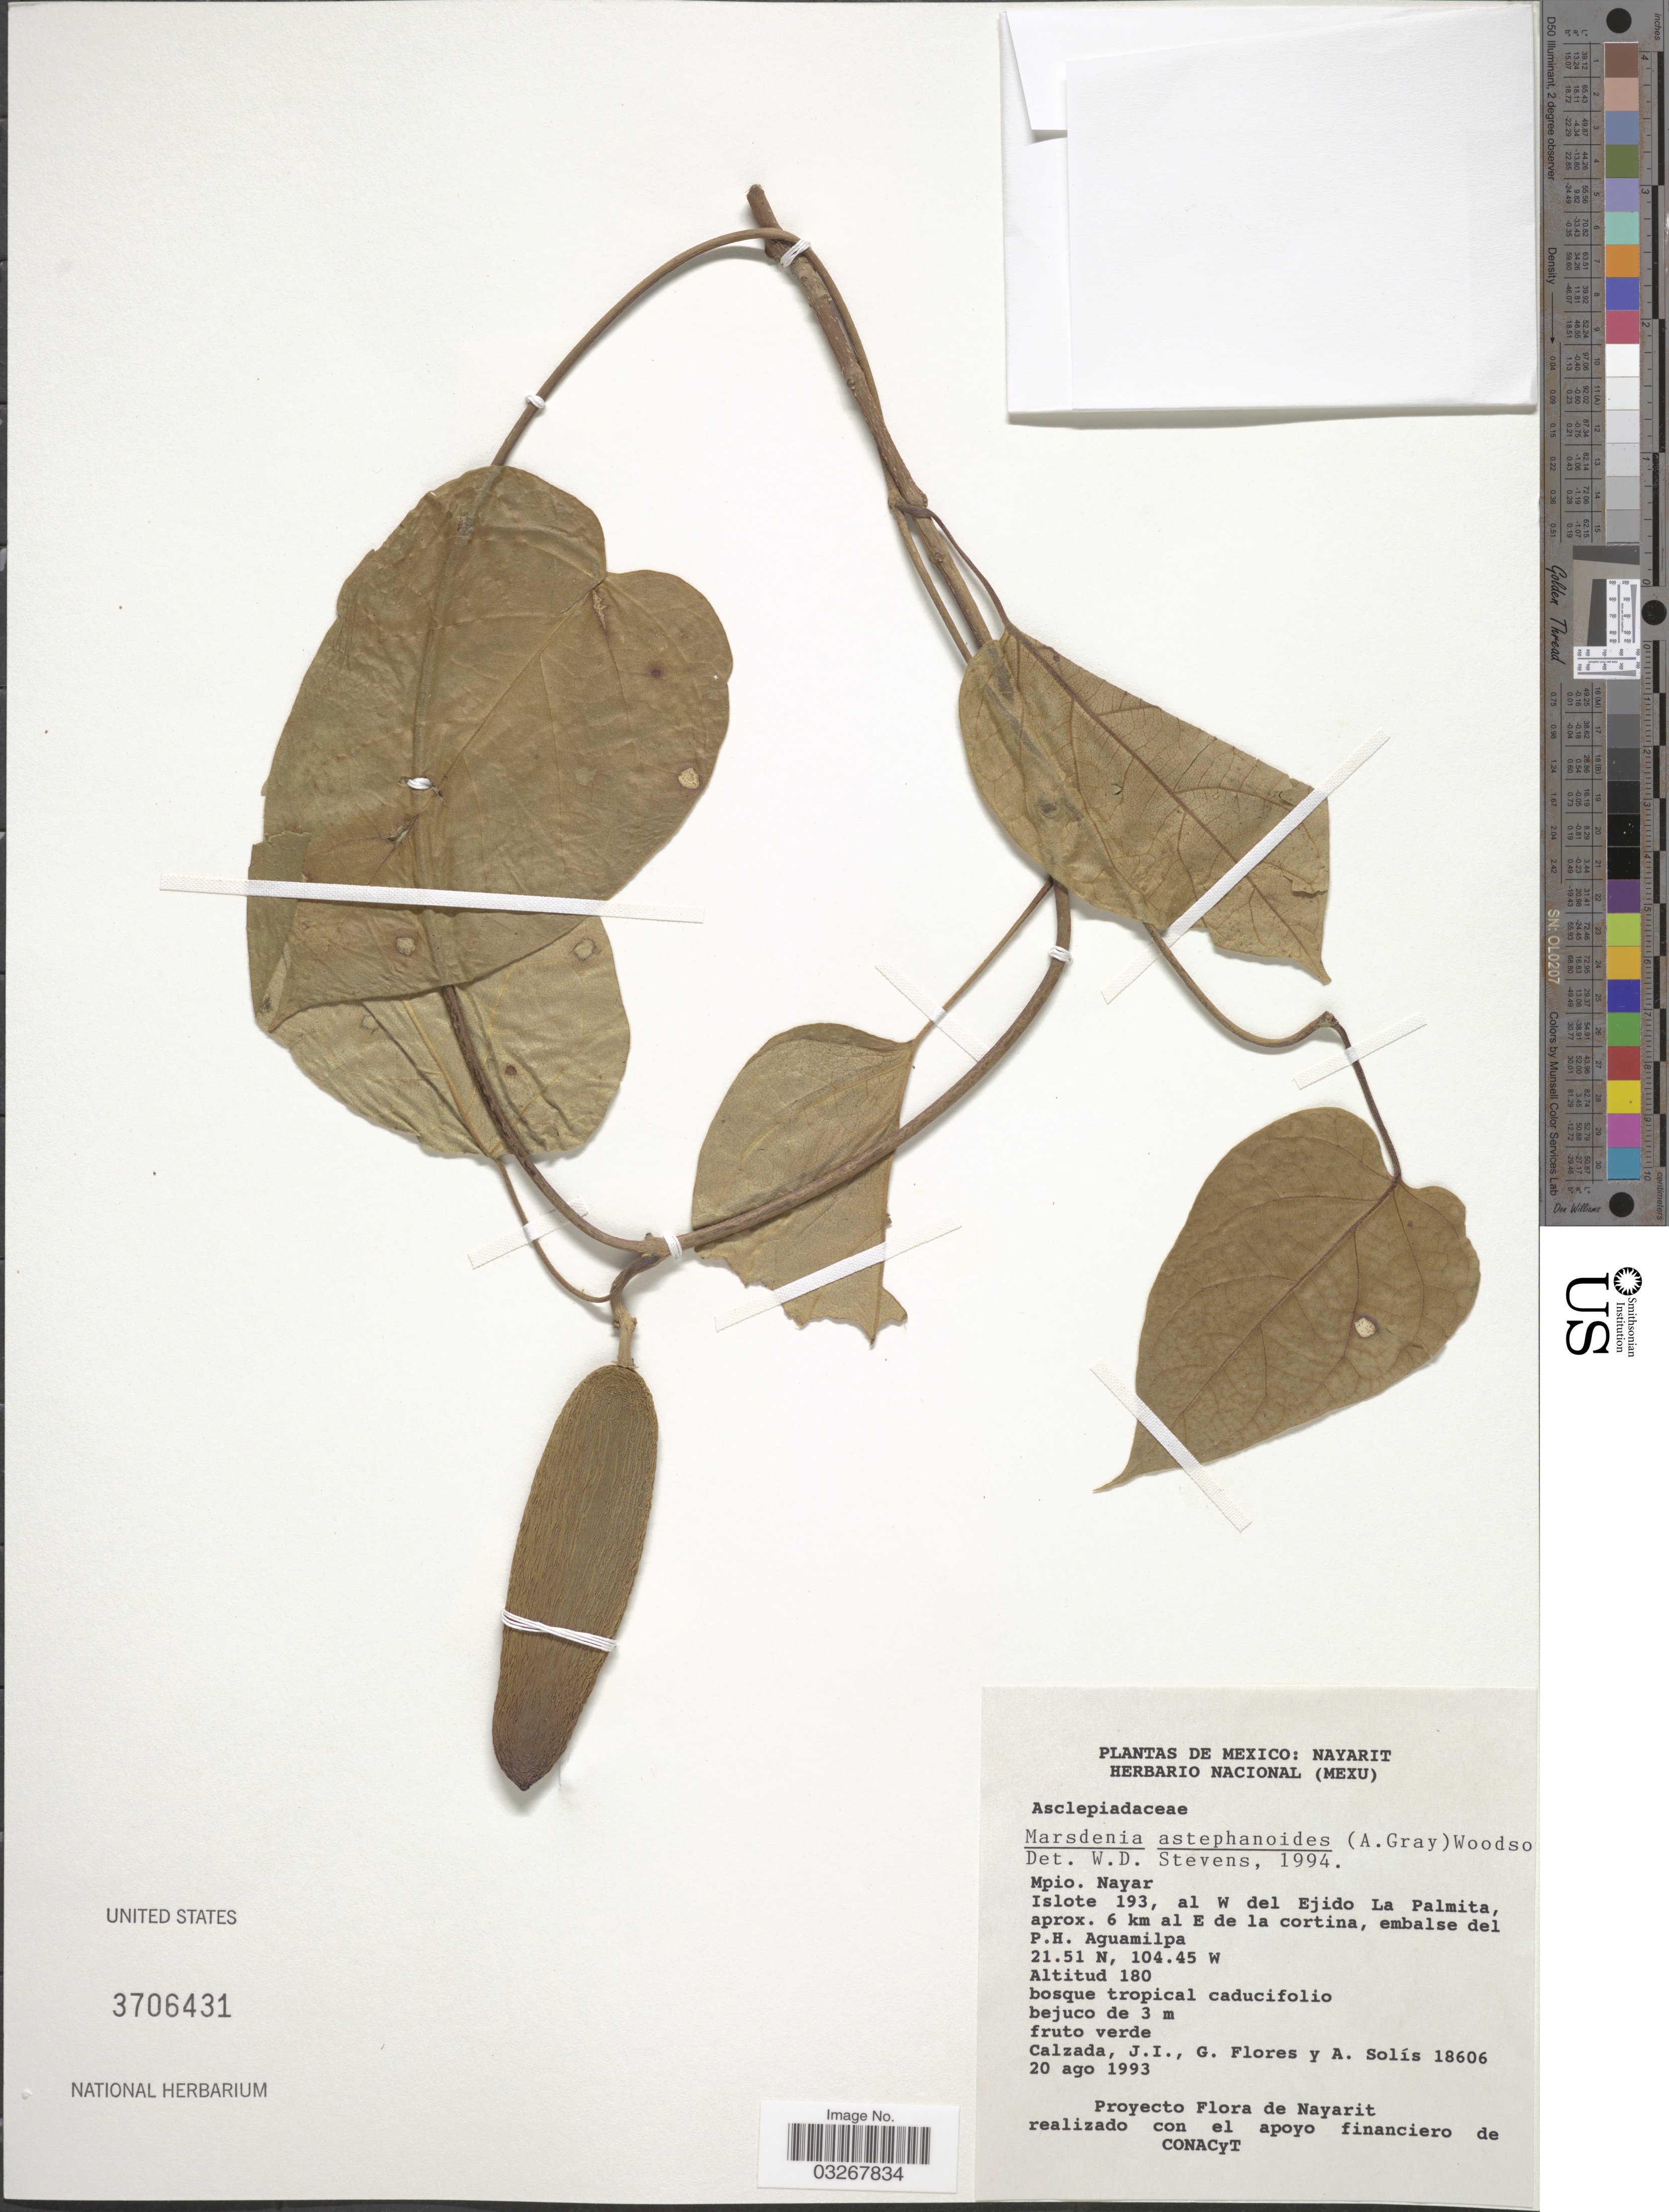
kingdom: Plantae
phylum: Tracheophyta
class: Magnoliopsida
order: Gentianales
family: Apocynaceae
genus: Marsdenia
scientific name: Marsdenia astephanoides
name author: (A. Gray) Woodson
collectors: J. I. Calzada, G. Flores F. & A. Solis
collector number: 18606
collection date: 1993-08-20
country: Mexico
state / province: Nayarit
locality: Mpio. Nayar. Islote 193, al W del Ejido La Palmita, aprox. 6 km al E de la cortina, embalse del P. H. Aguamilpa.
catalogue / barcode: US 3706431